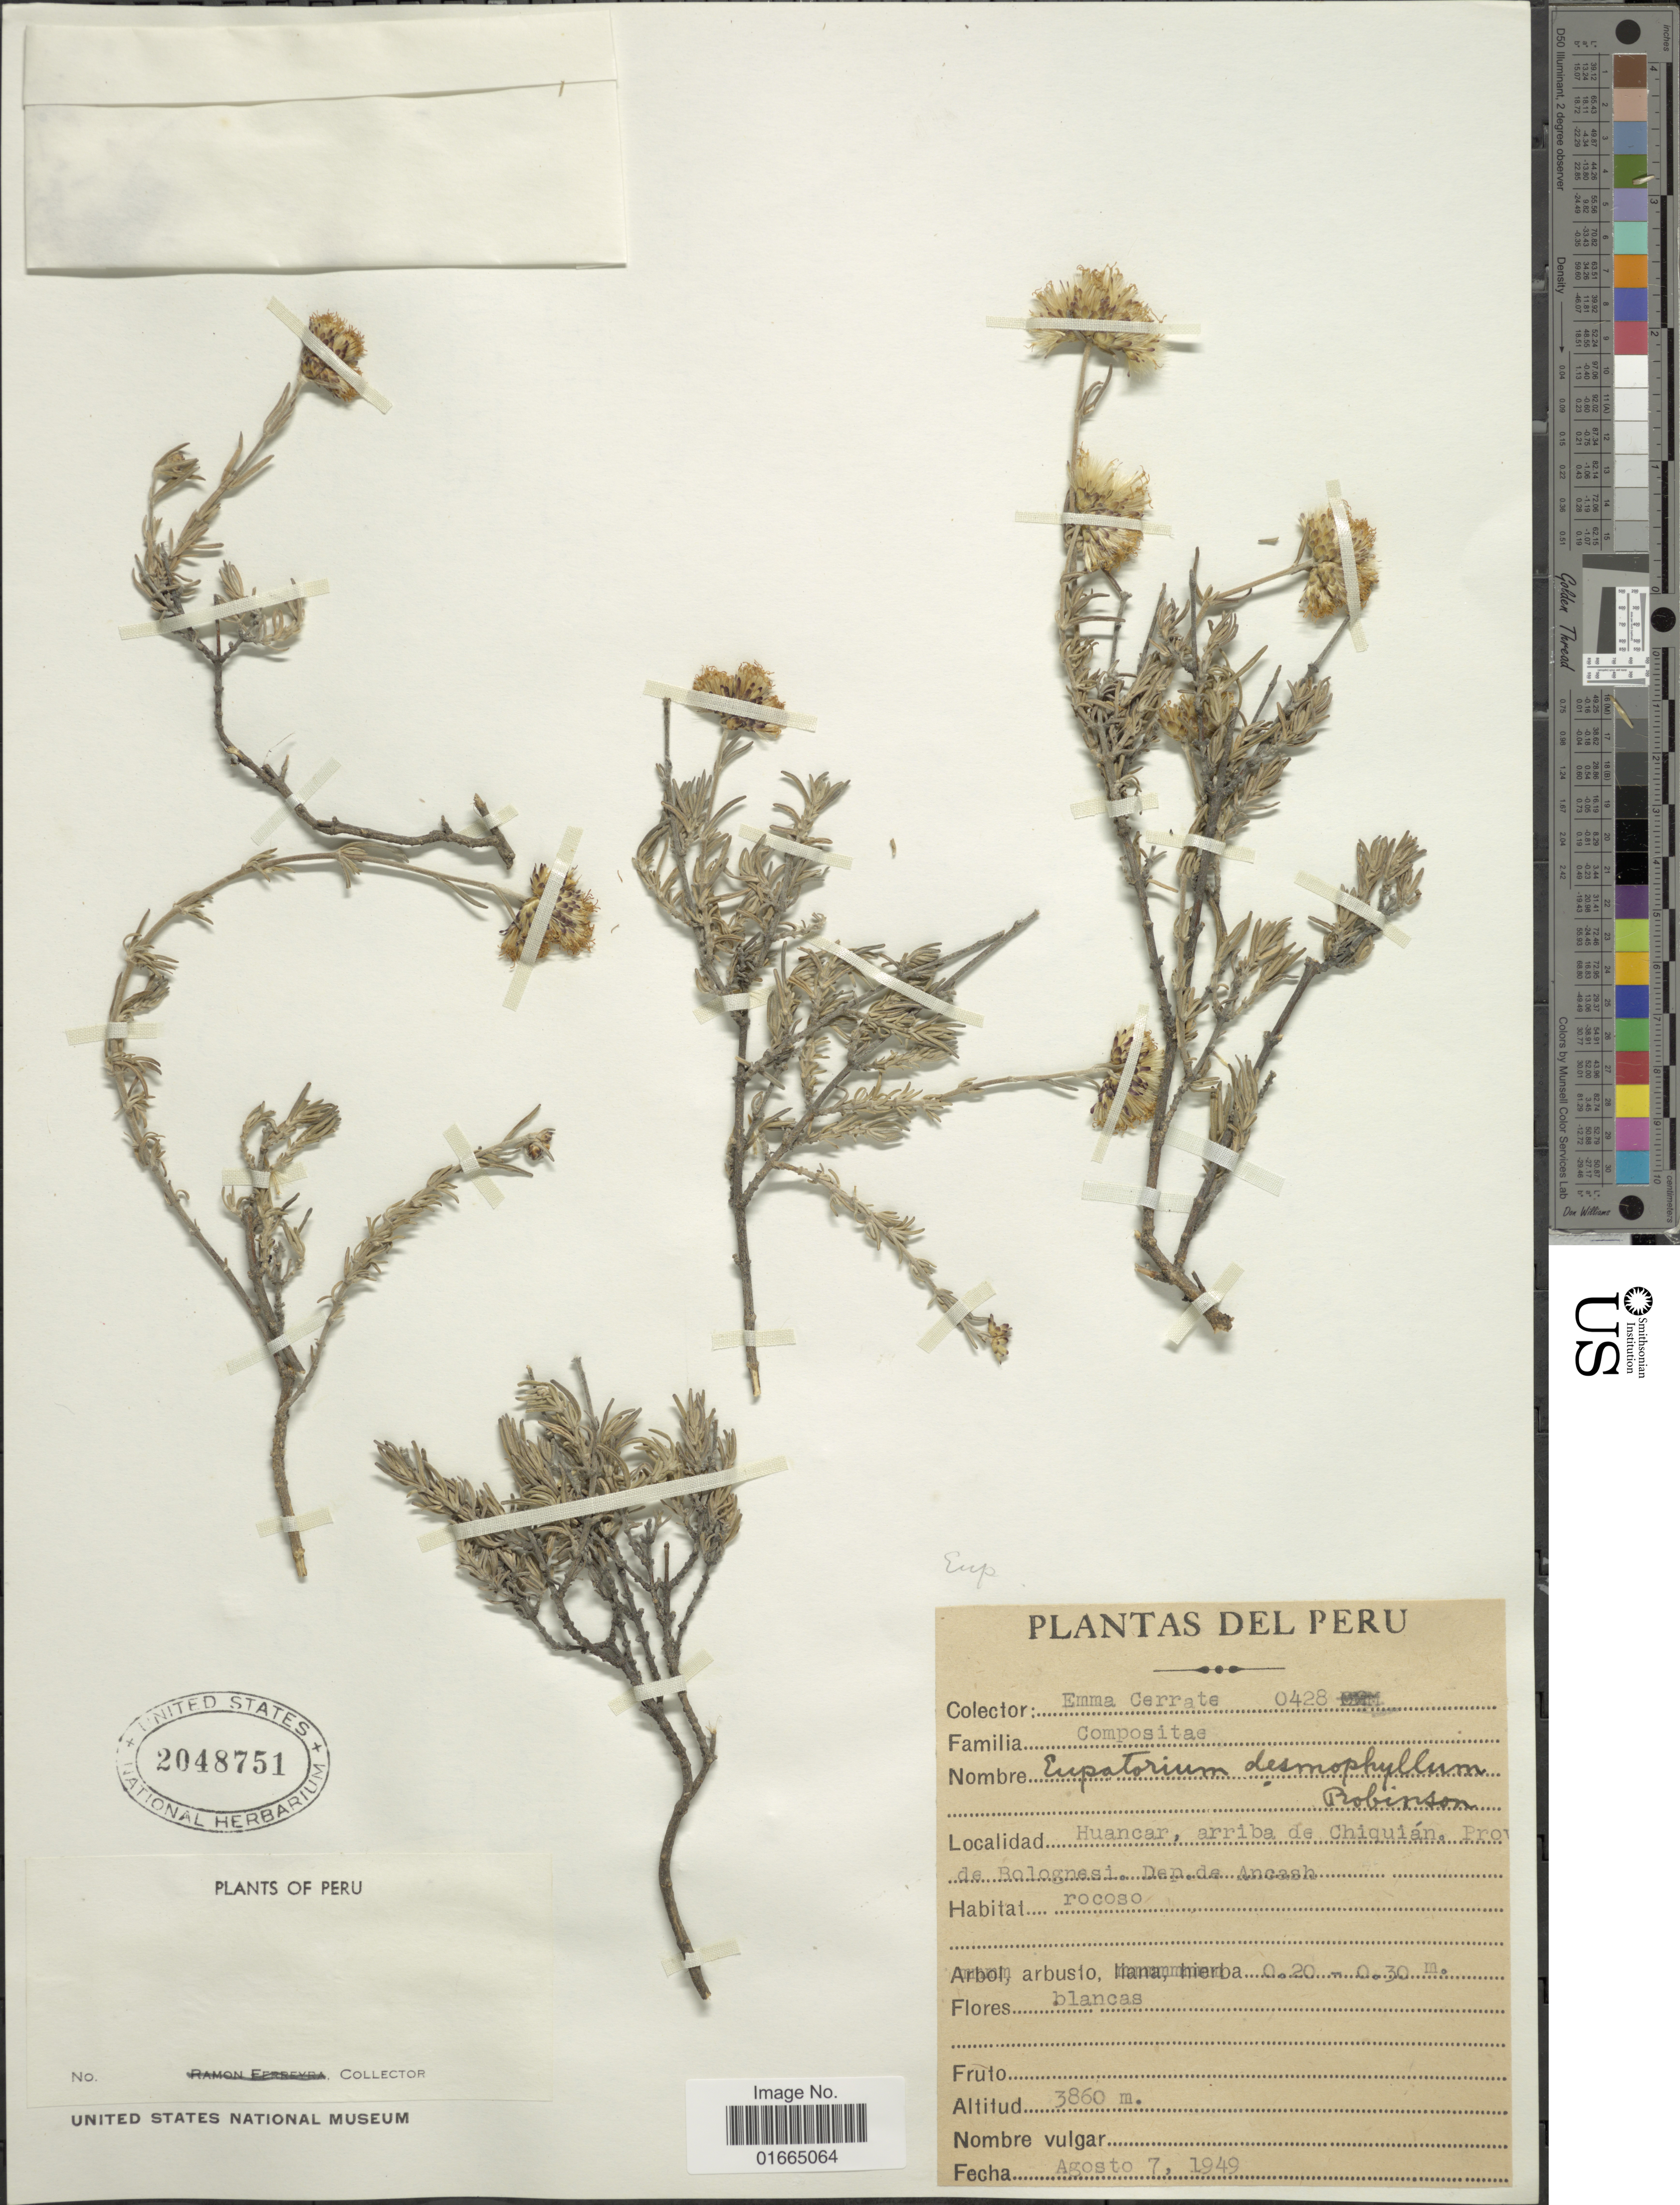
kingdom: Plantae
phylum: Tracheophyta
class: Magnoliopsida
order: Asterales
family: Asteraceae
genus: Cronquistianthus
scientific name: Cronquistianthus desmophyllus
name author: (B.L. Rob.) R.M. King & H. Rob.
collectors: E. Cerrate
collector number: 0428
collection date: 1949-08-07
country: Peru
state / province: Ancash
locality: Huancar, arriba de Chiquián. Prov. de Bolognesi. Dep. de Ancash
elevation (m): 3860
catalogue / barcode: US 2048751